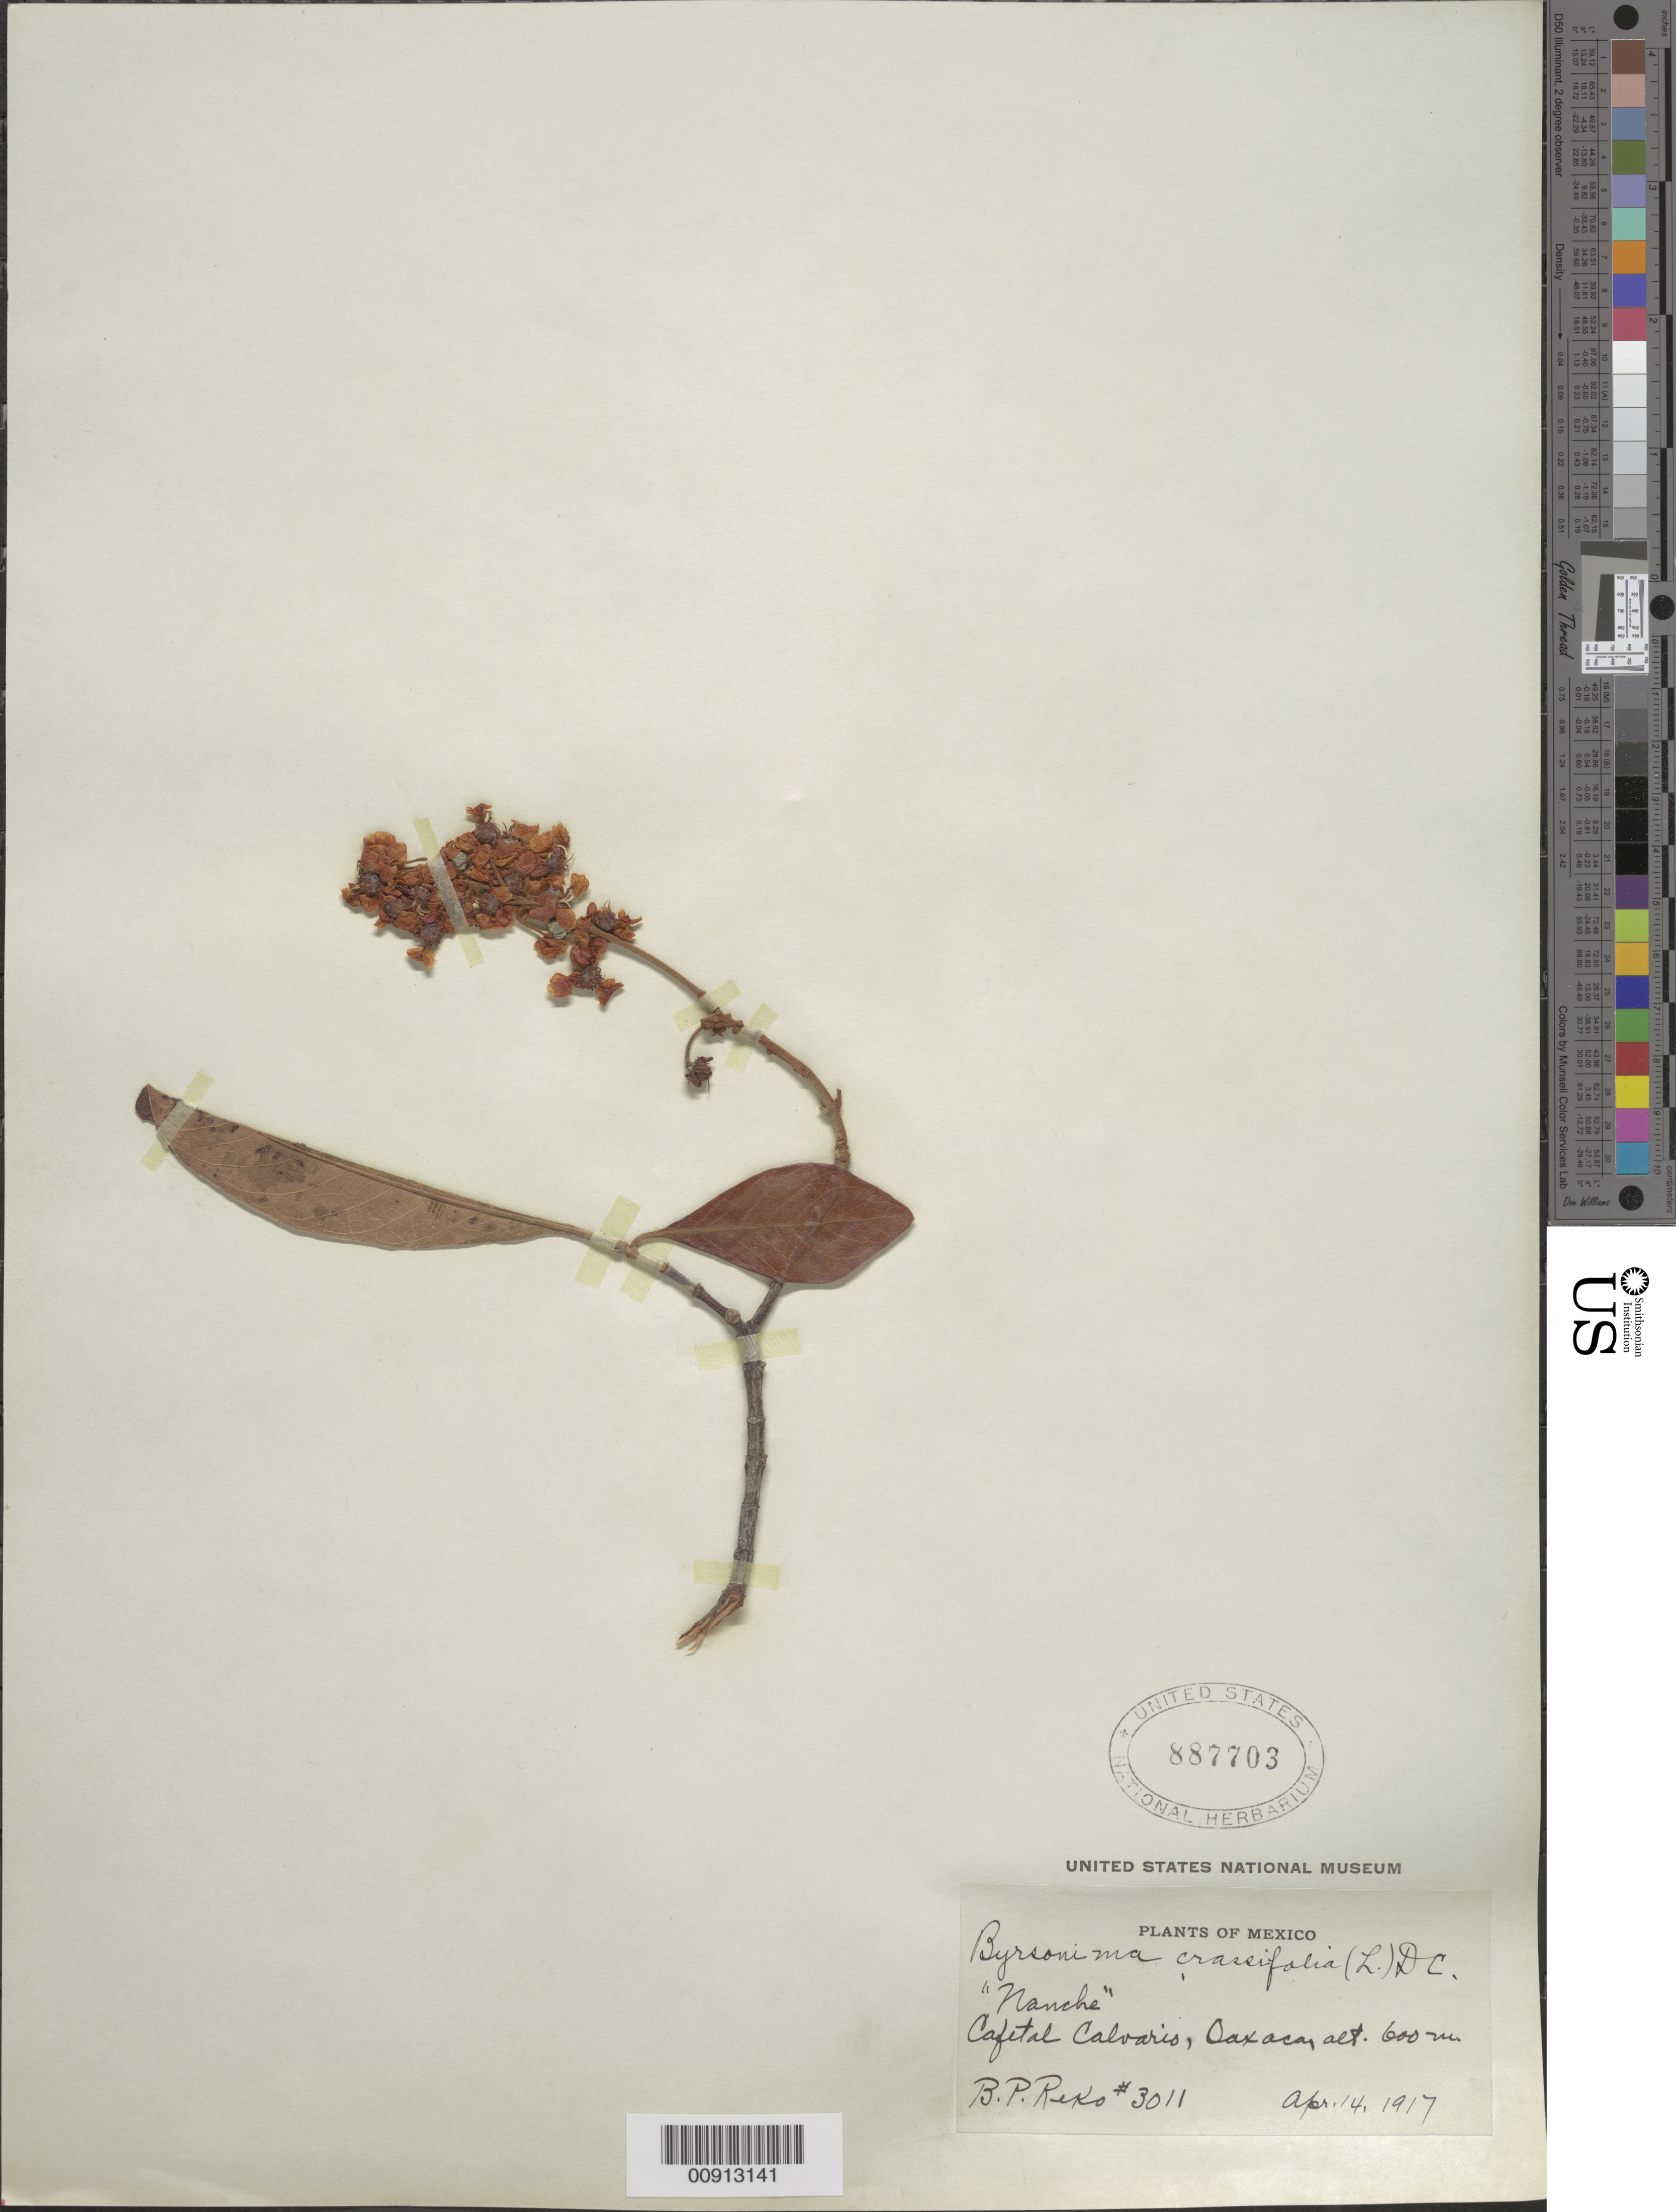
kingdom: Plantae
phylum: Tracheophyta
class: Magnoliopsida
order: Malpighiales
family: Malpighiaceae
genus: Byrsonima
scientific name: Byrsonima crassifolia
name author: (L.) Kunth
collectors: B. P. Reko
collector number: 3011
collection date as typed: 14 Apr 1917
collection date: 1917-04-14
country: Mexico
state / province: Oaxaca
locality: Cafetal Calvario, Oaxaca.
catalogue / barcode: US 887703